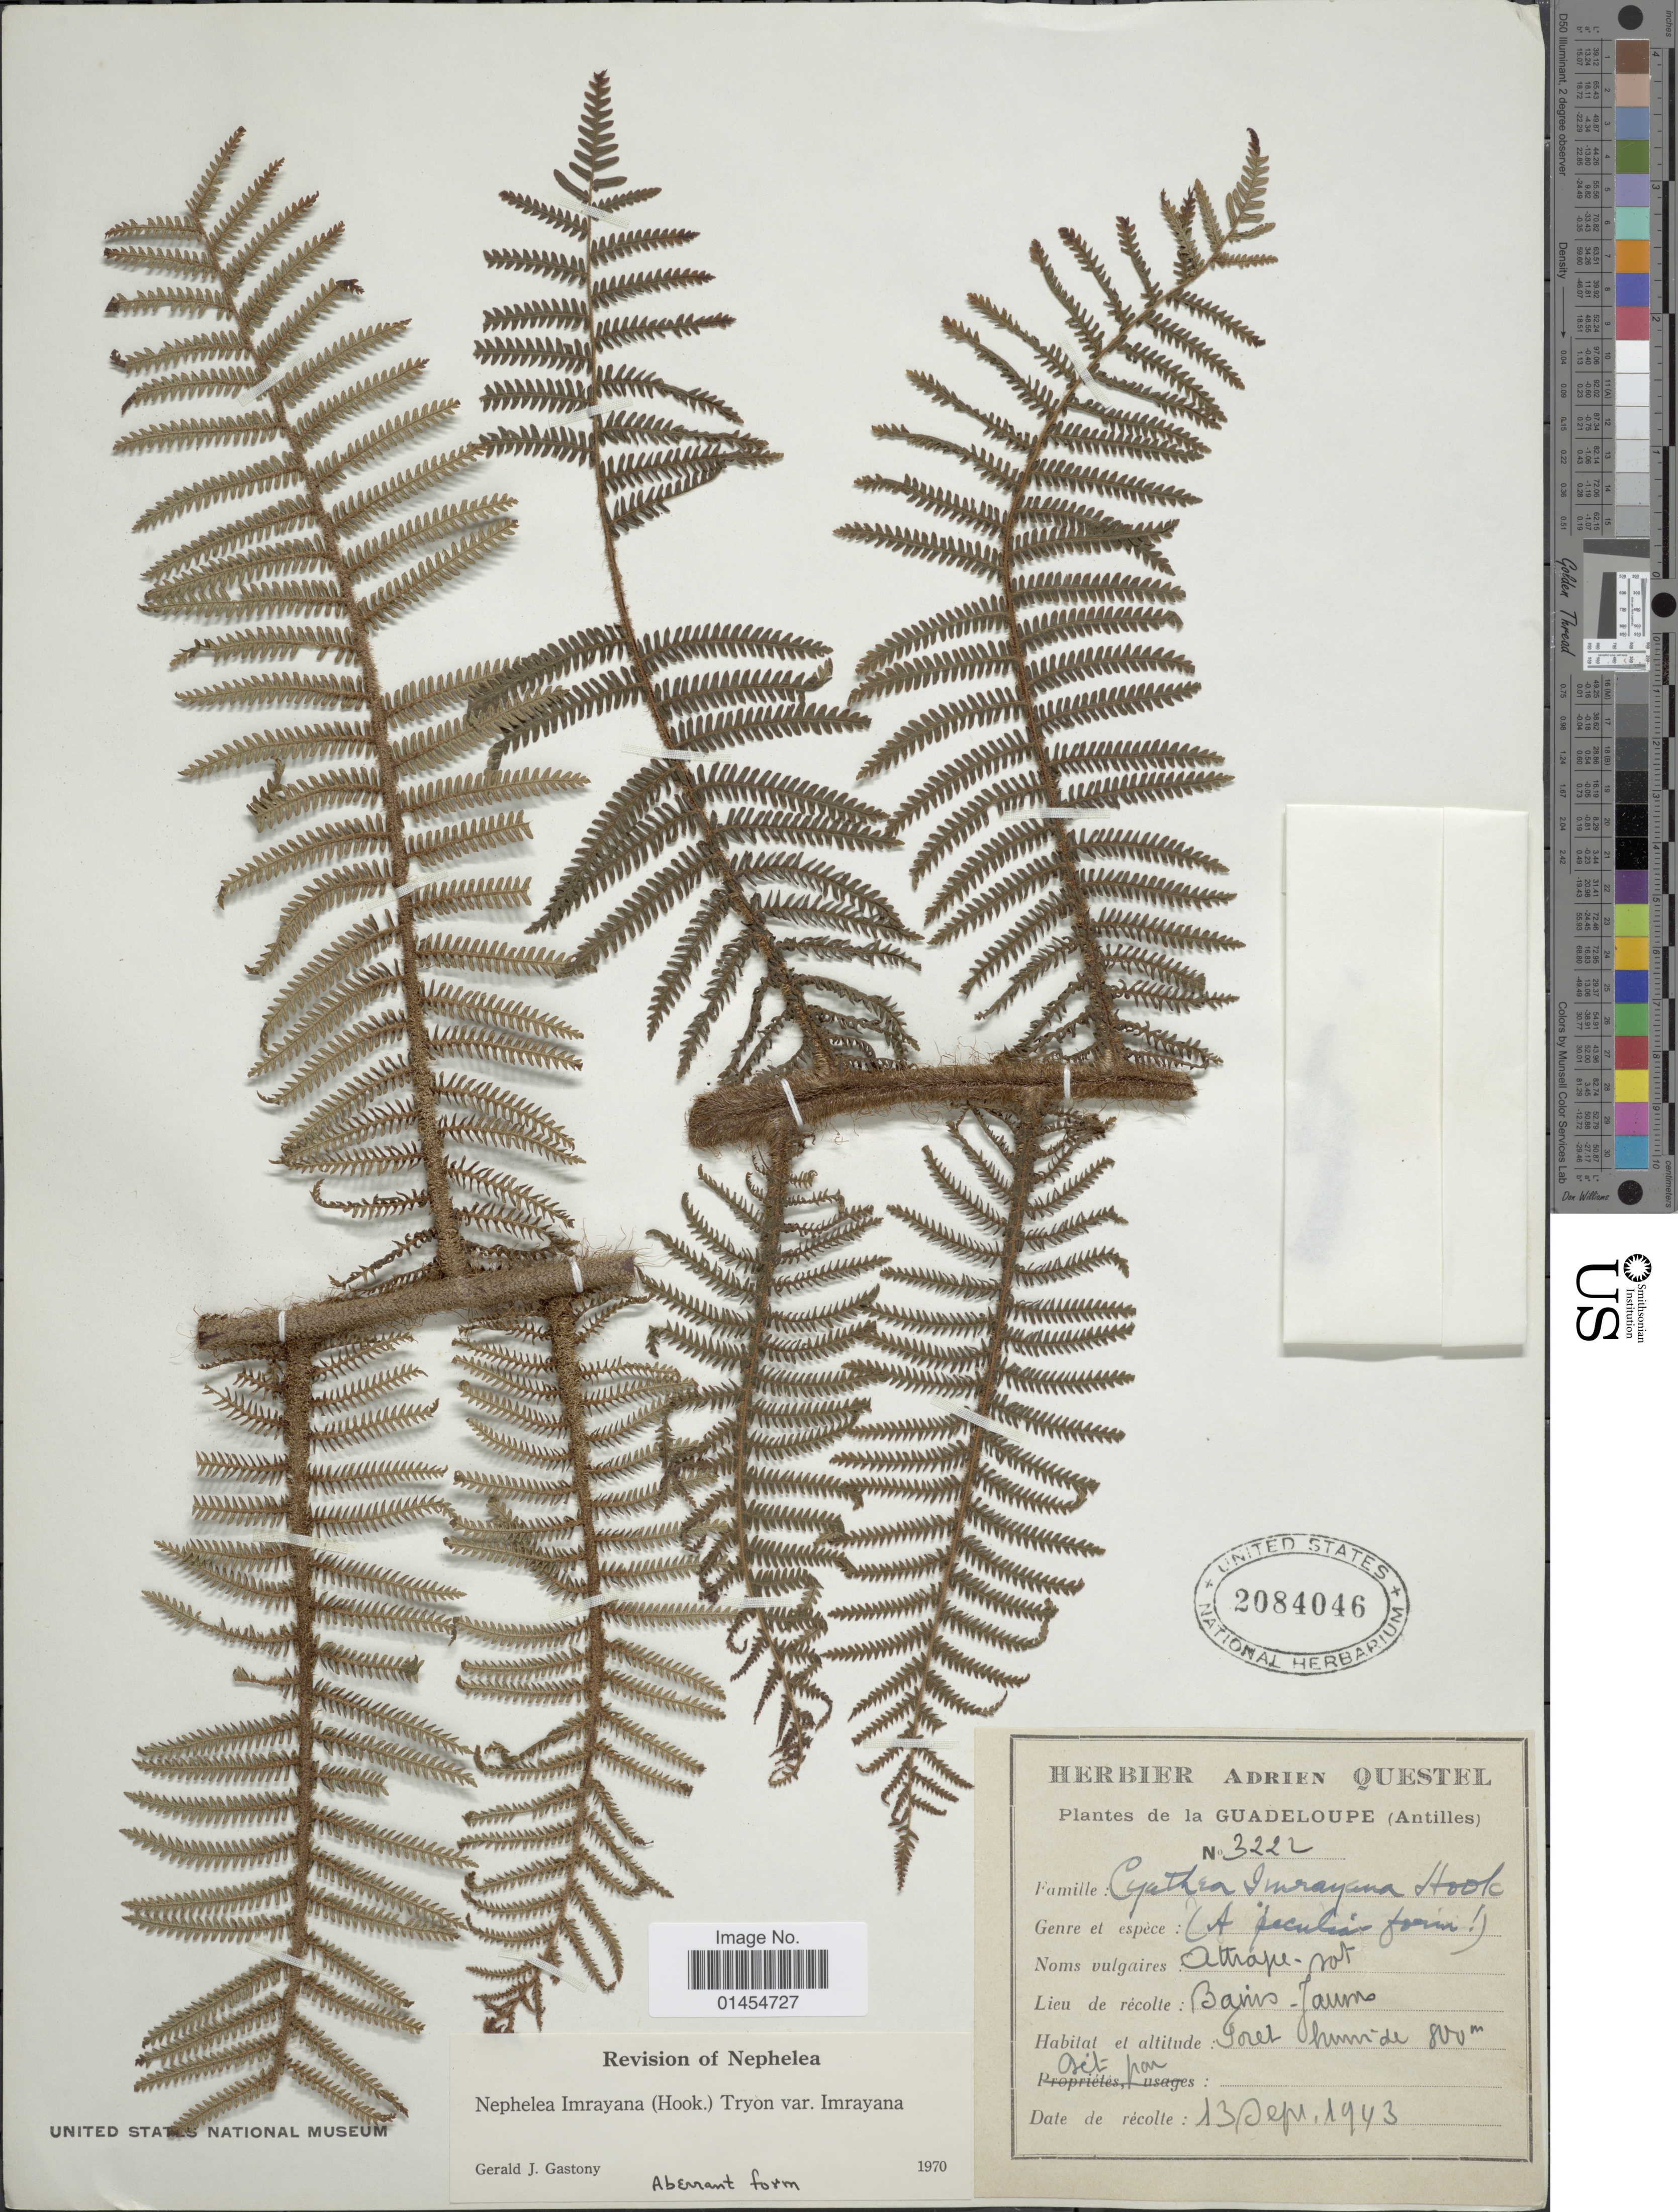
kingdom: Plantae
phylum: Tracheophyta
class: Polypodiopsida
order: Cyatheales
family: Cyatheaceae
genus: Alsophila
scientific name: Alsophila imrayana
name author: (Hook.) D.S. Conant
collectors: A. Questel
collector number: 3222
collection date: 1943-09-13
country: Guadeloupe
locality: Bains Jaunes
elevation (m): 800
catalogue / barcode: US 2084046